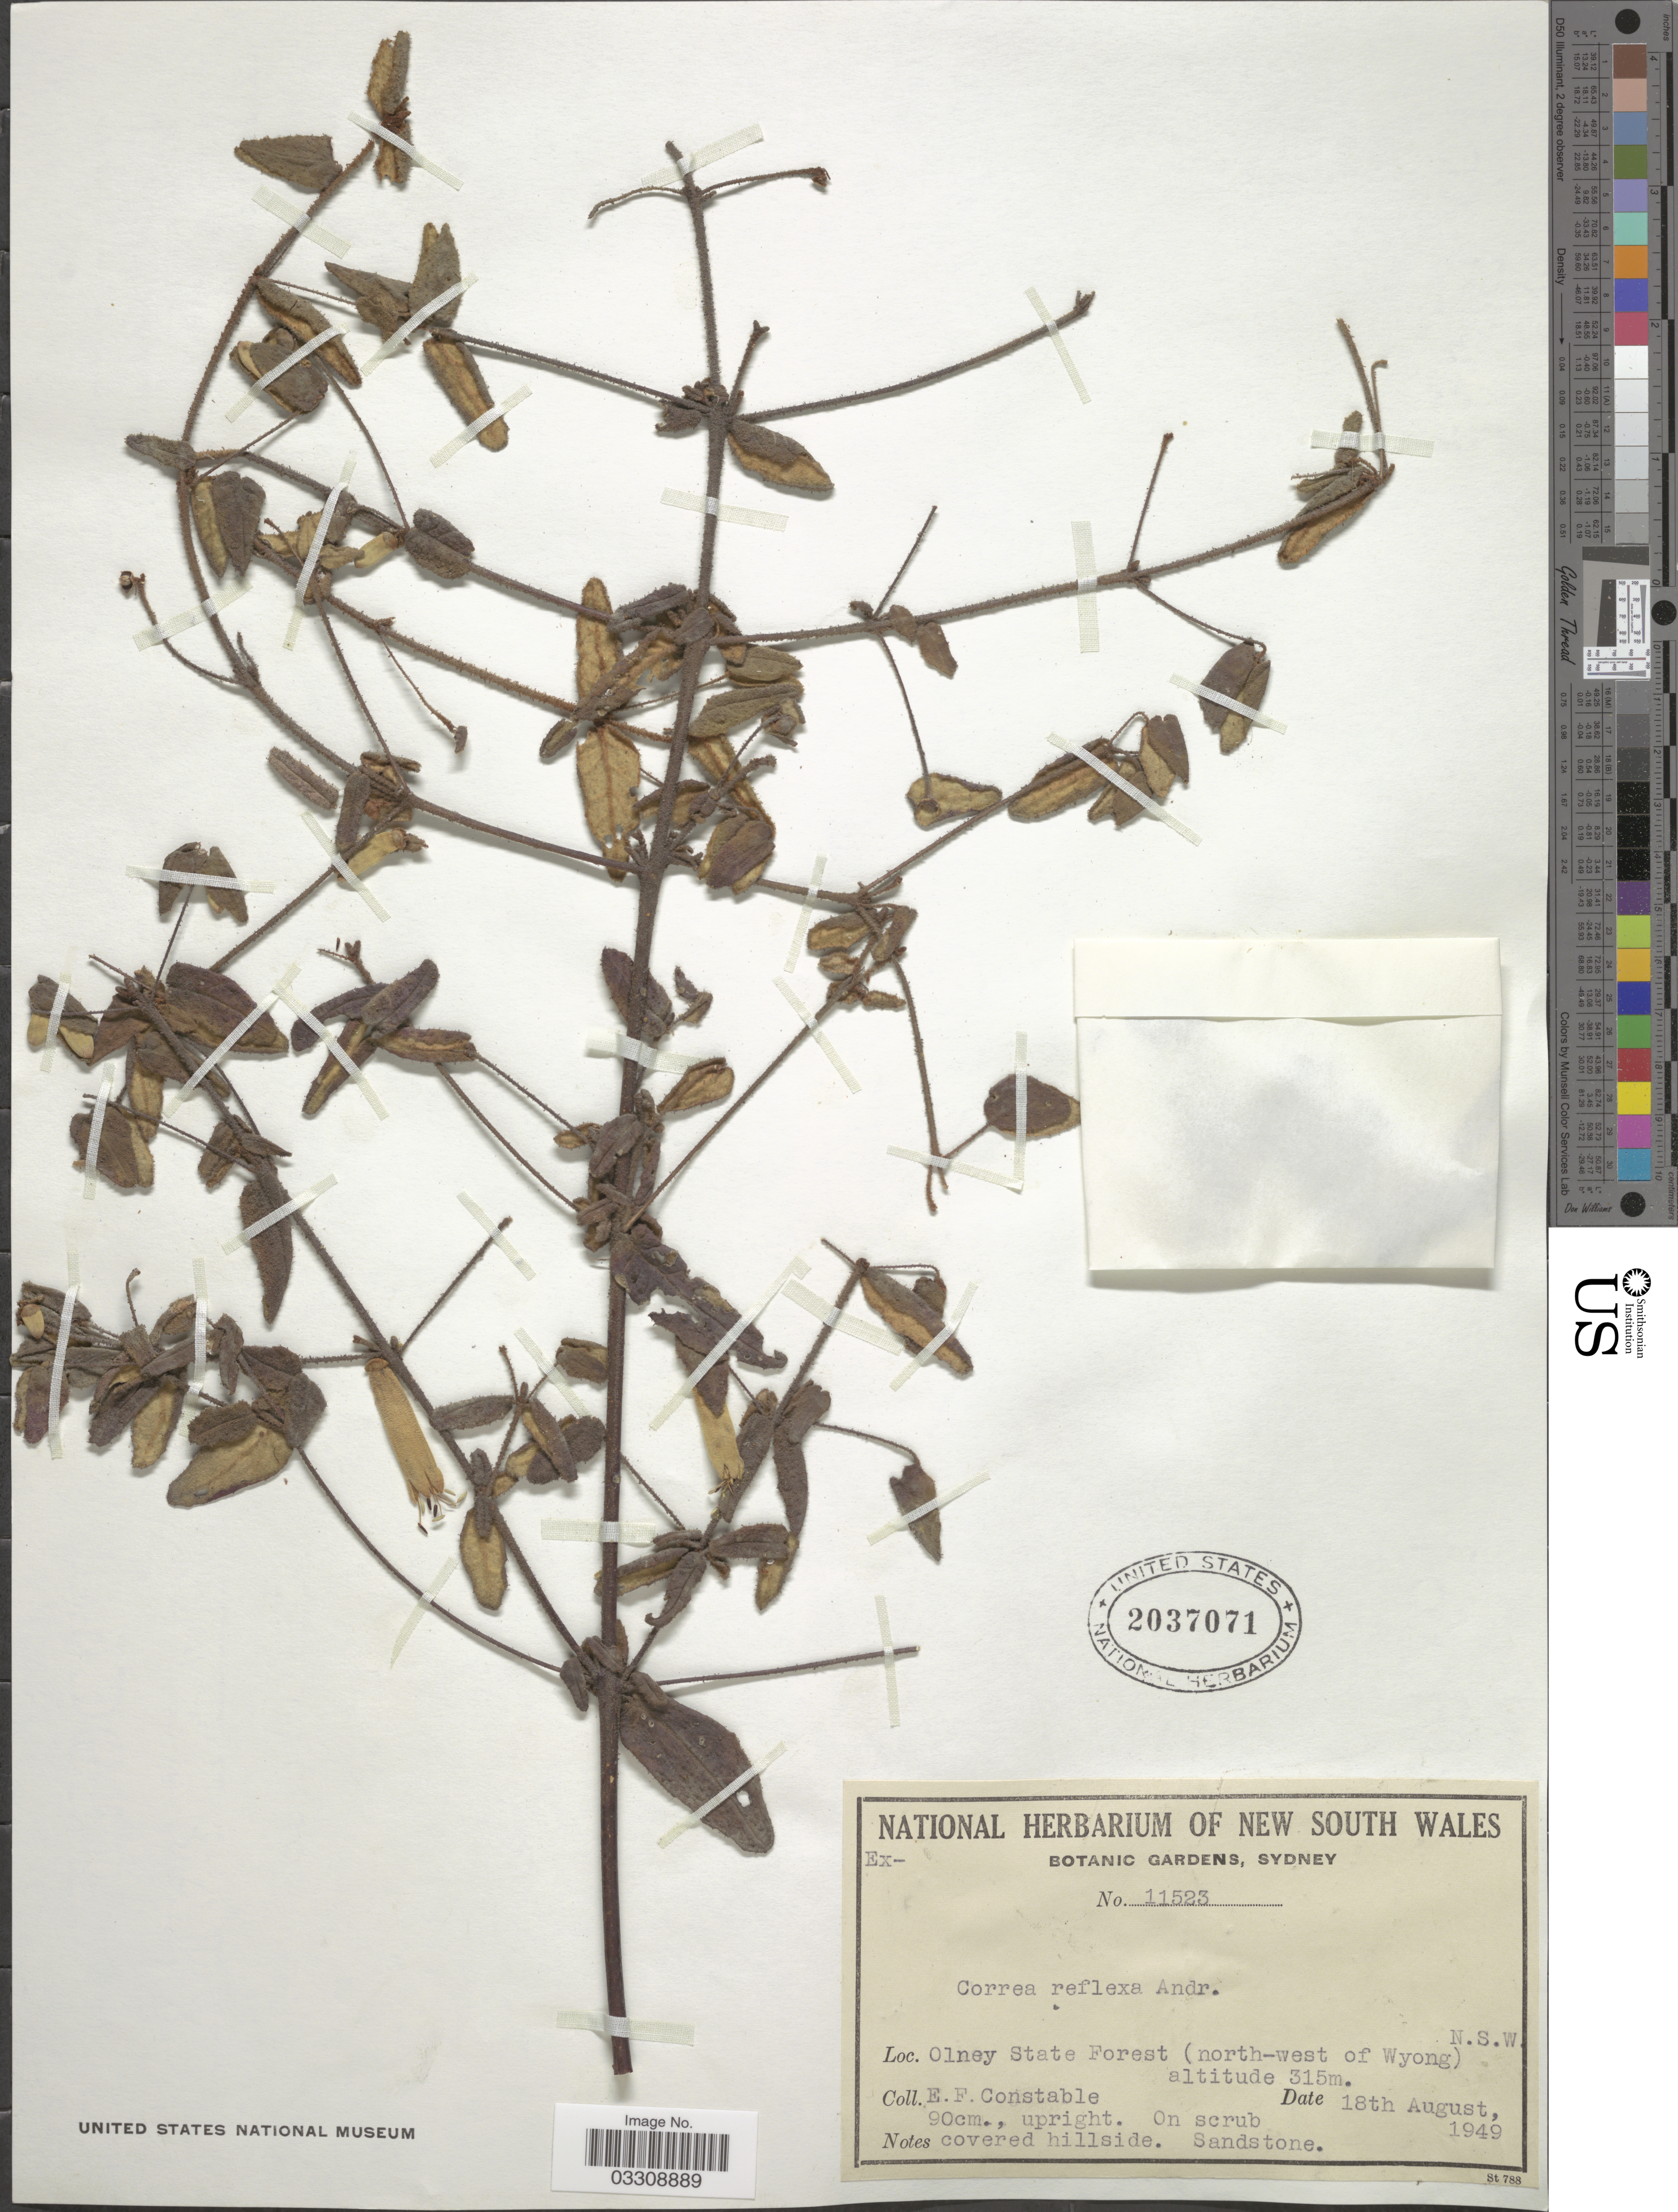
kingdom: Plantae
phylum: Tracheophyta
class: Magnoliopsida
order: Sapindales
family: Rutaceae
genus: Correa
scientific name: Correa reflexa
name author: (Labill.) Vent.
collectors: E. F. Constable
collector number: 11523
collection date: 1949-08-18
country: Australia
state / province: New South Wales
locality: Olney State Forest (north-west of Wyong).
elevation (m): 315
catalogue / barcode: US 2037071